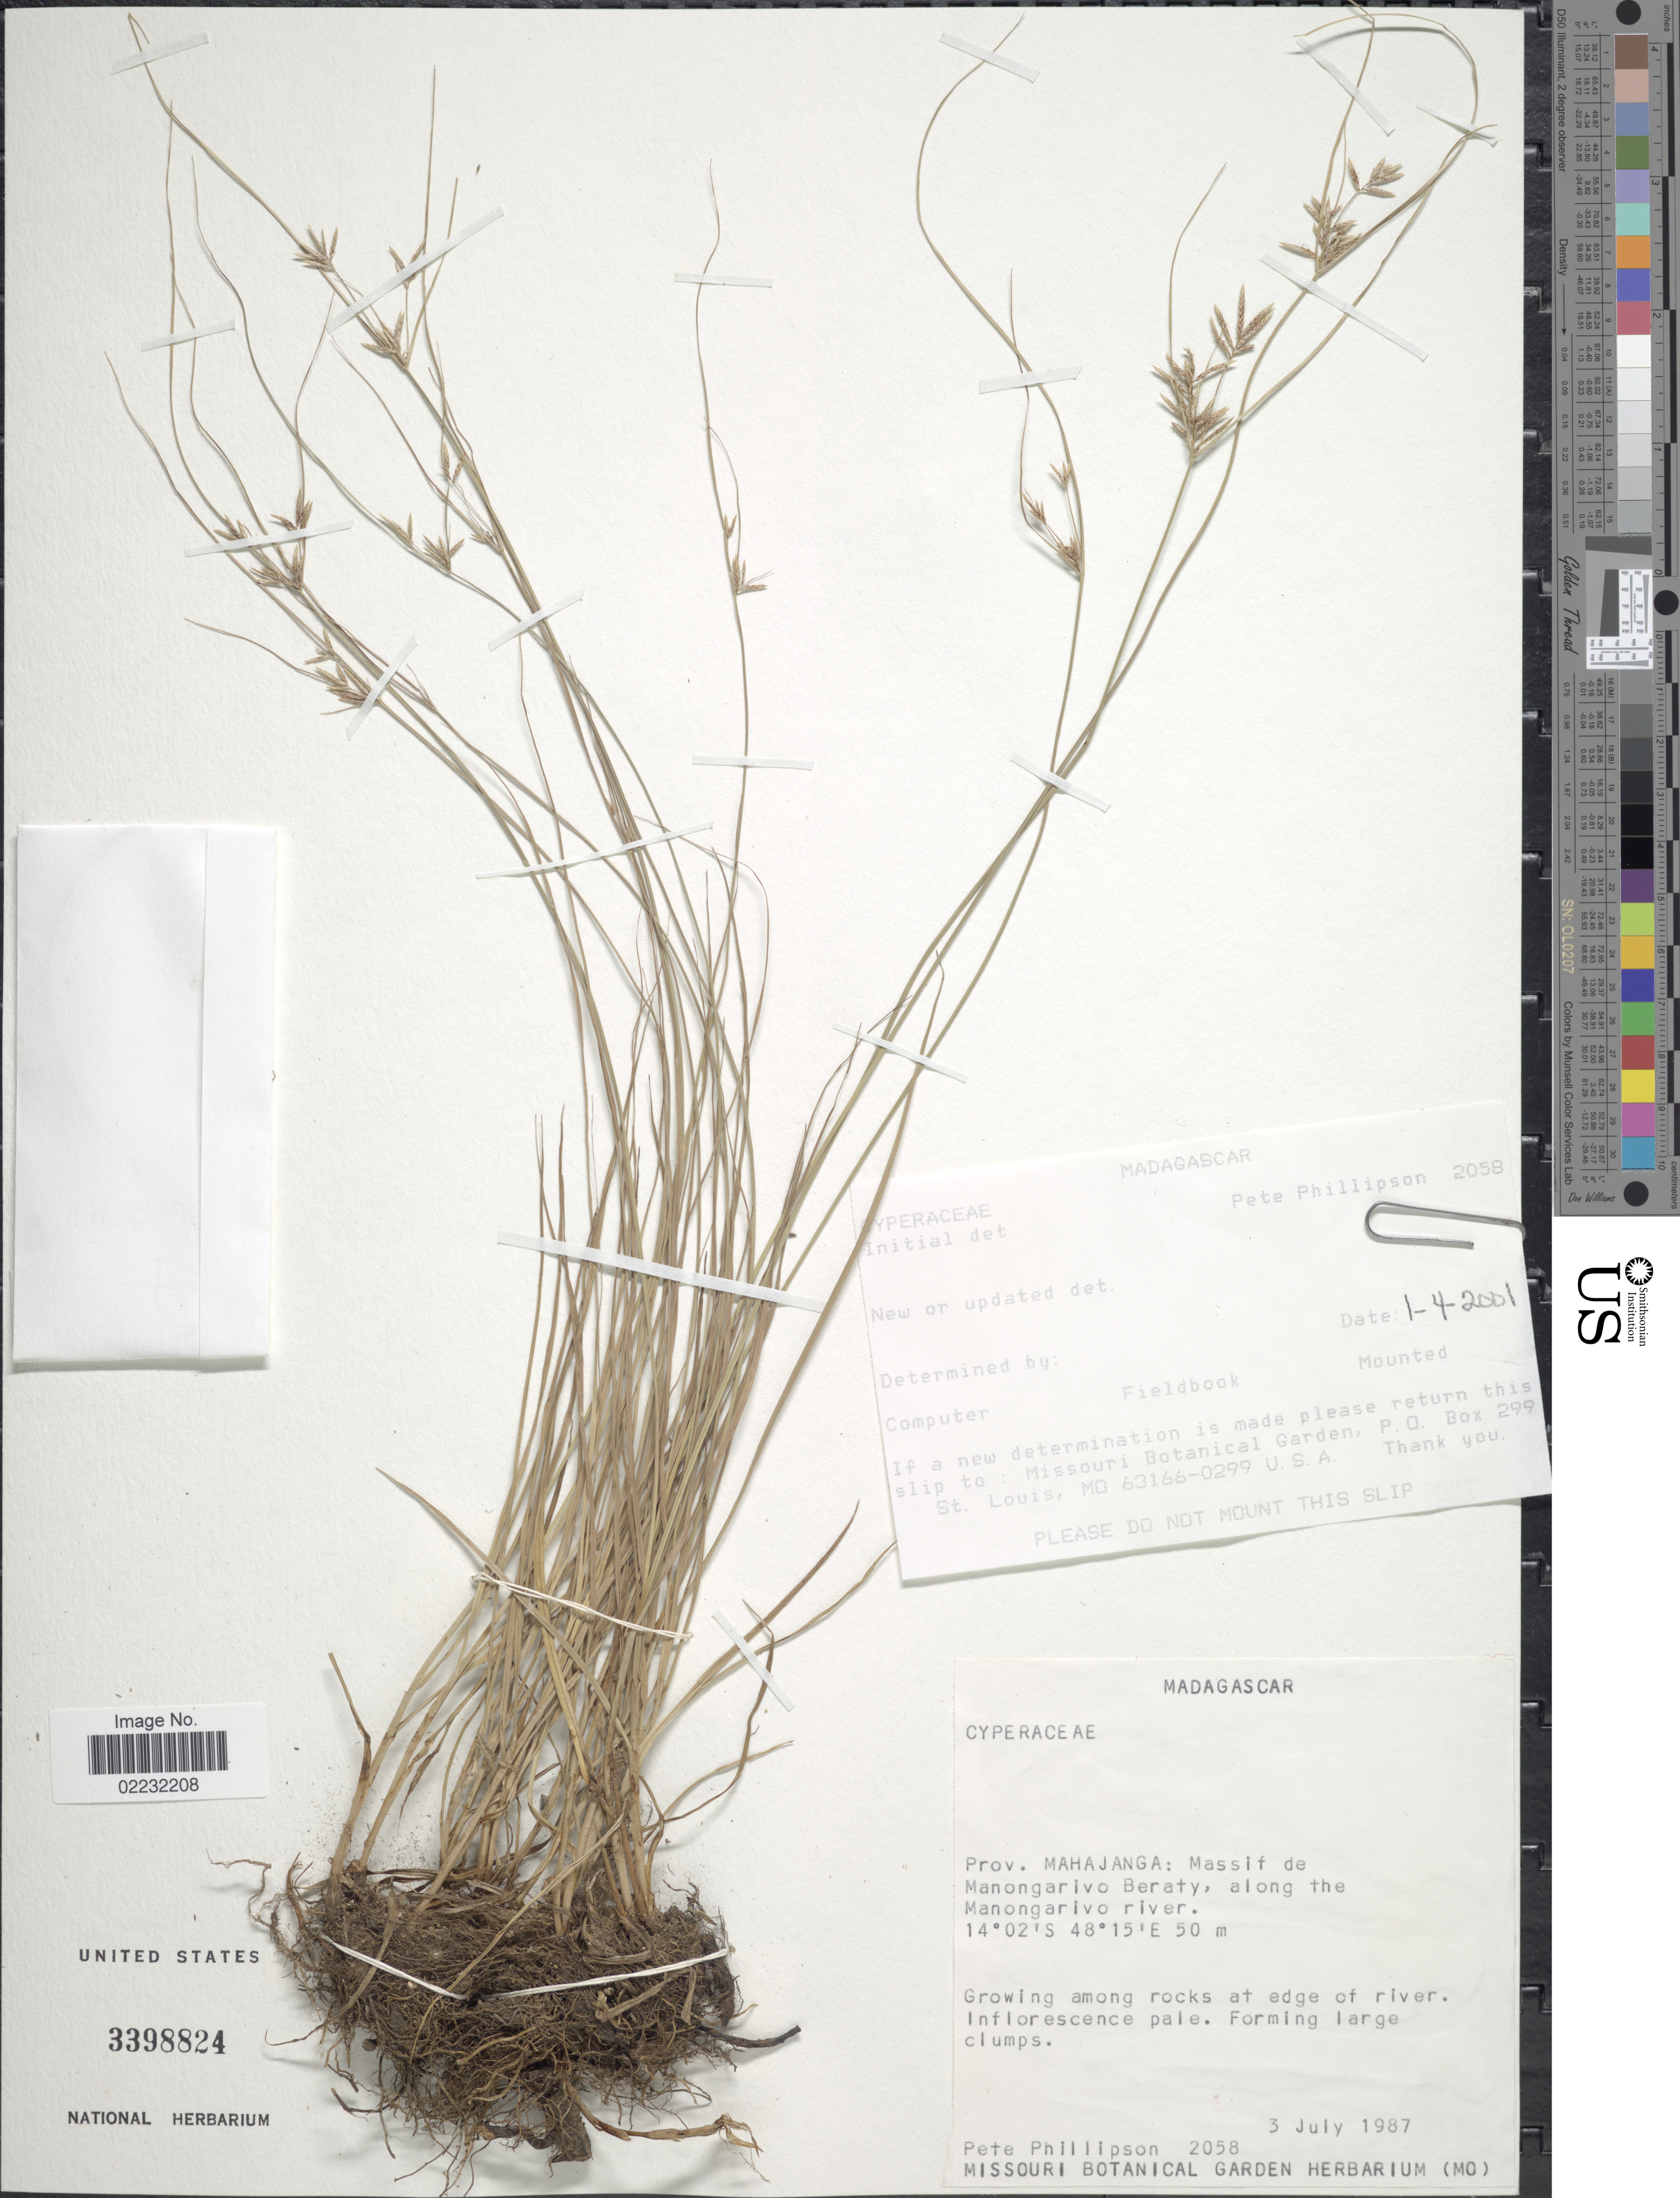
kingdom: Plantae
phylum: Tracheophyta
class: Liliopsida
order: Poales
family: Cyperaceae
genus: Cyperus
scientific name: Cyperus sp.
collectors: P. B. Phillipson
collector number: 2058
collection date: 1987-07-03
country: Madagascar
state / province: Sofia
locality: Massif de Manongarivo Beraty, along the Manongarivo river, growing among rocks at edge of river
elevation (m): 50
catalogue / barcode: US 3398824